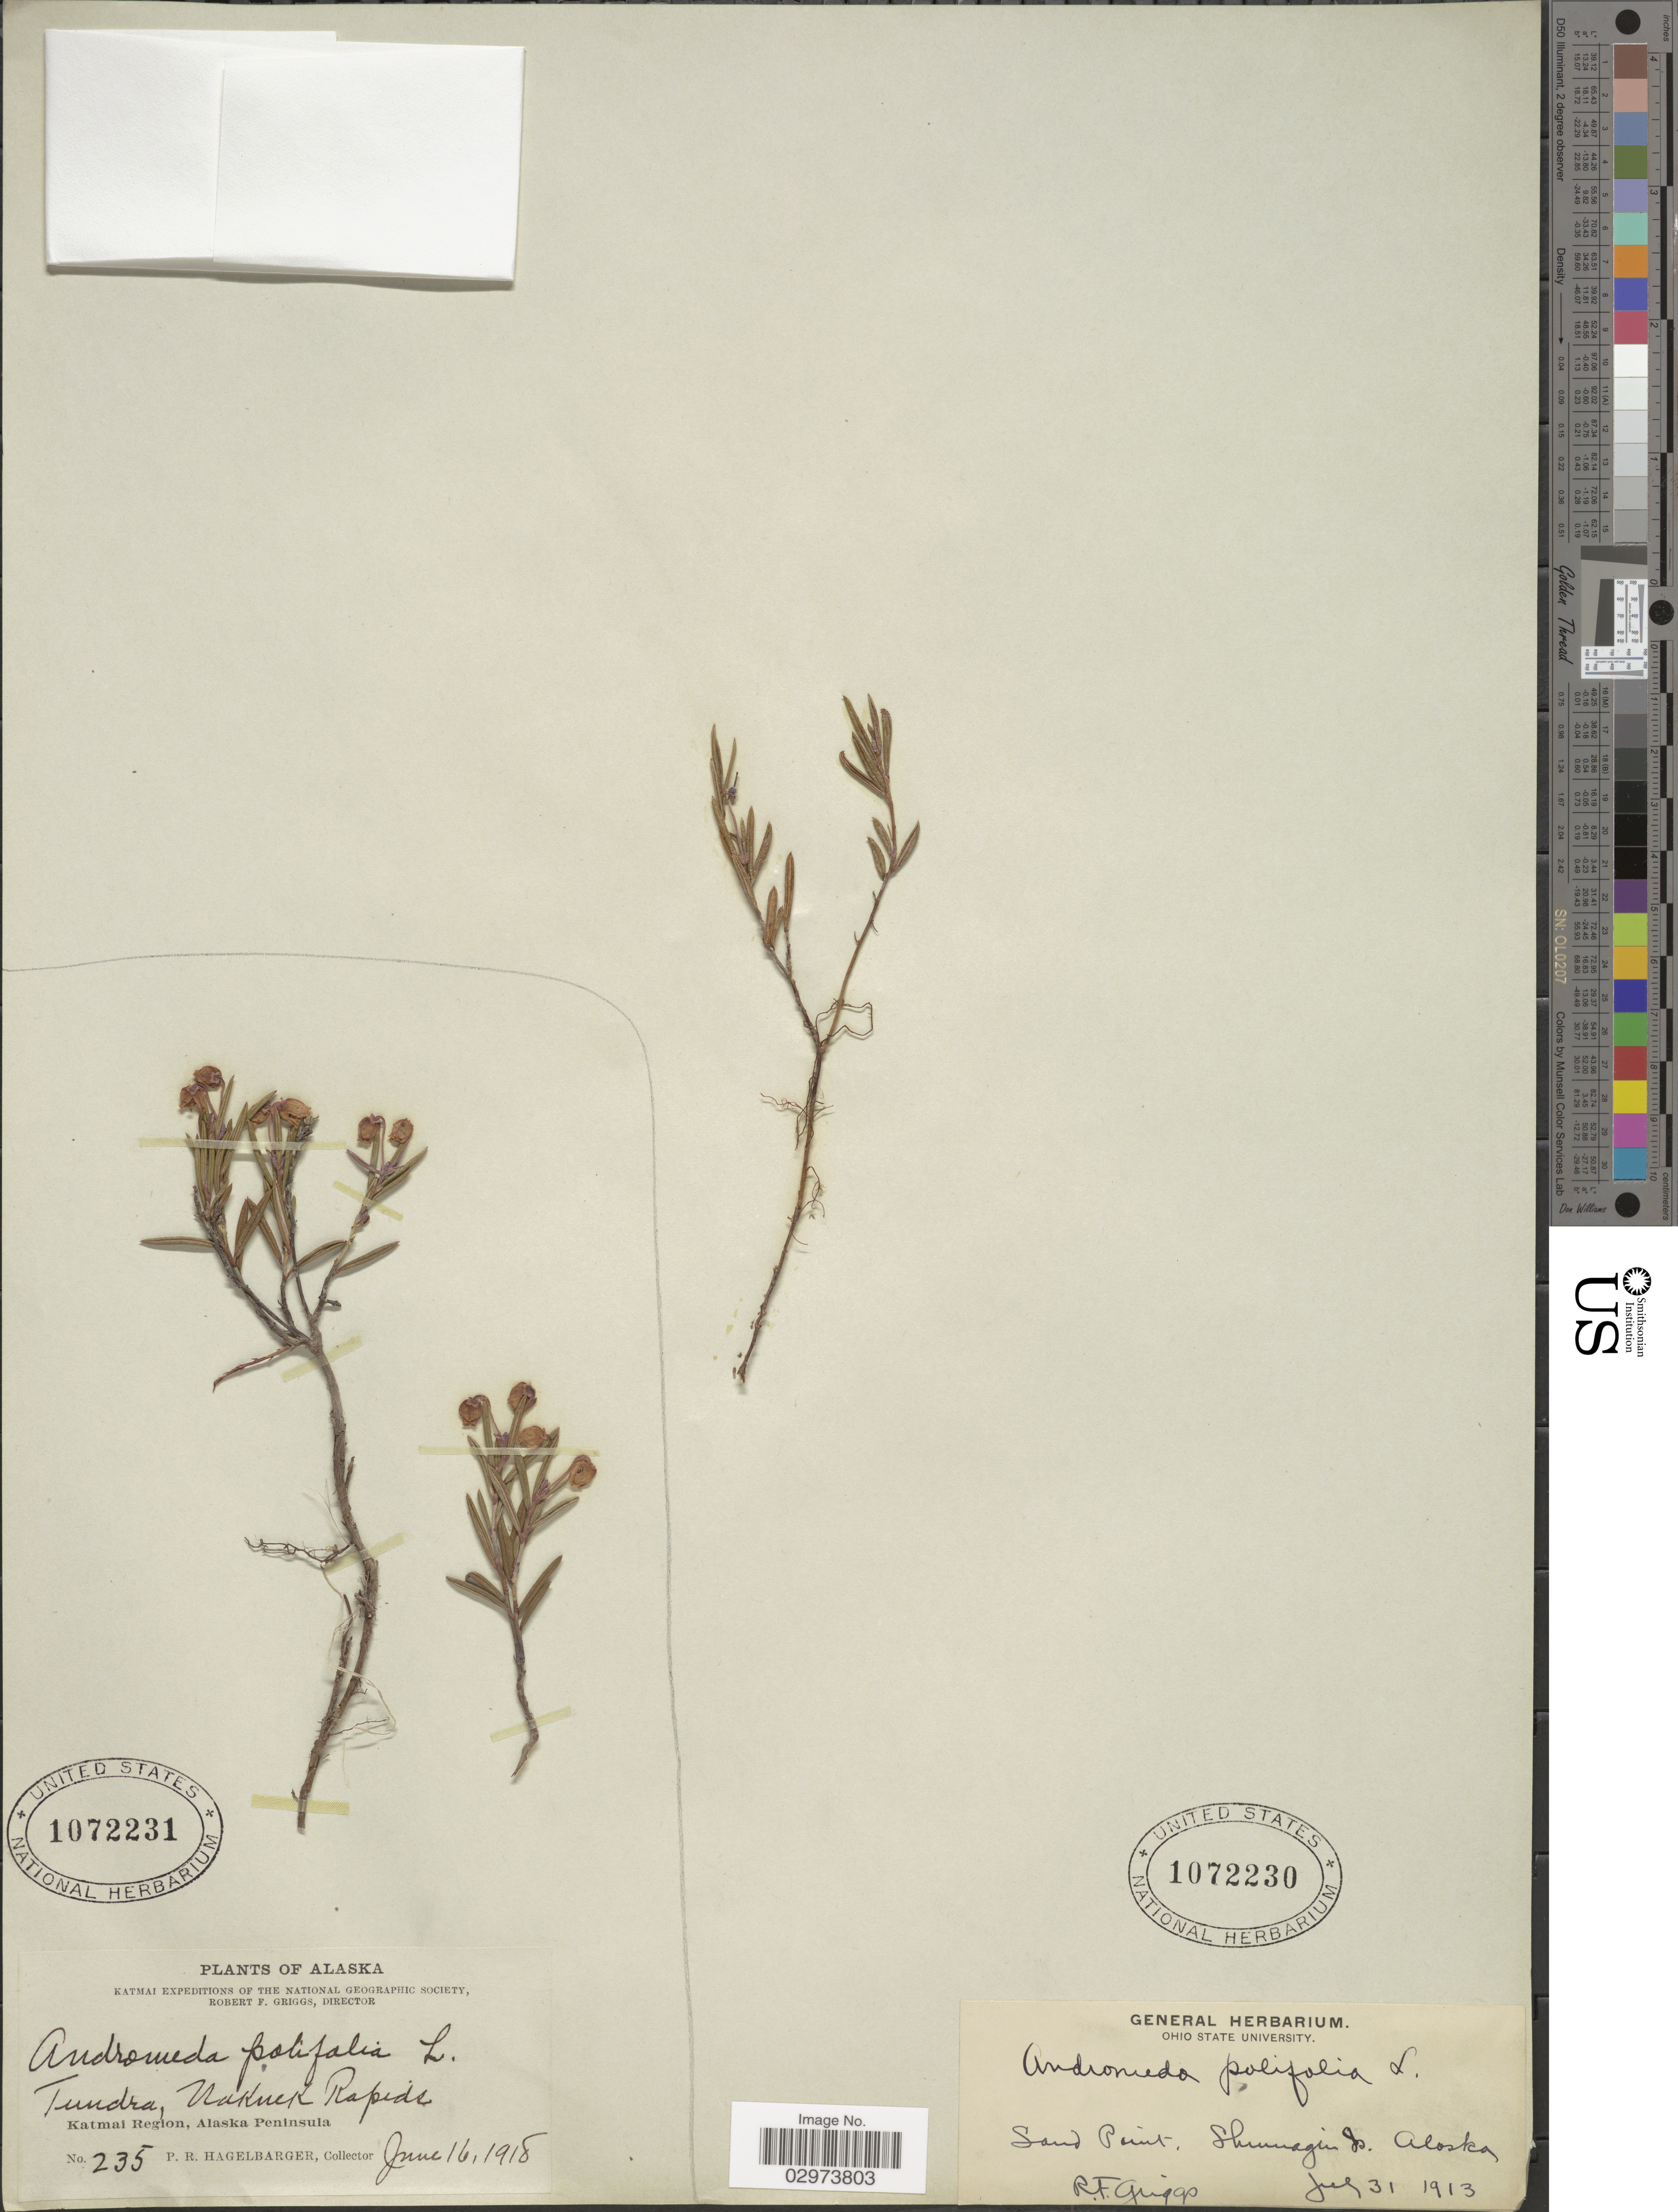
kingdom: Plantae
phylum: Tracheophyta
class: Magnoliopsida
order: Ericales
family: Ericaceae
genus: Andromeda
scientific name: Andromeda polifolia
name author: L.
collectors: R. F. Griggs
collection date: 1913-07-31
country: United States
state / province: Alaska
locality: Sand Point, Shumagin Is.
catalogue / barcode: US 1072230